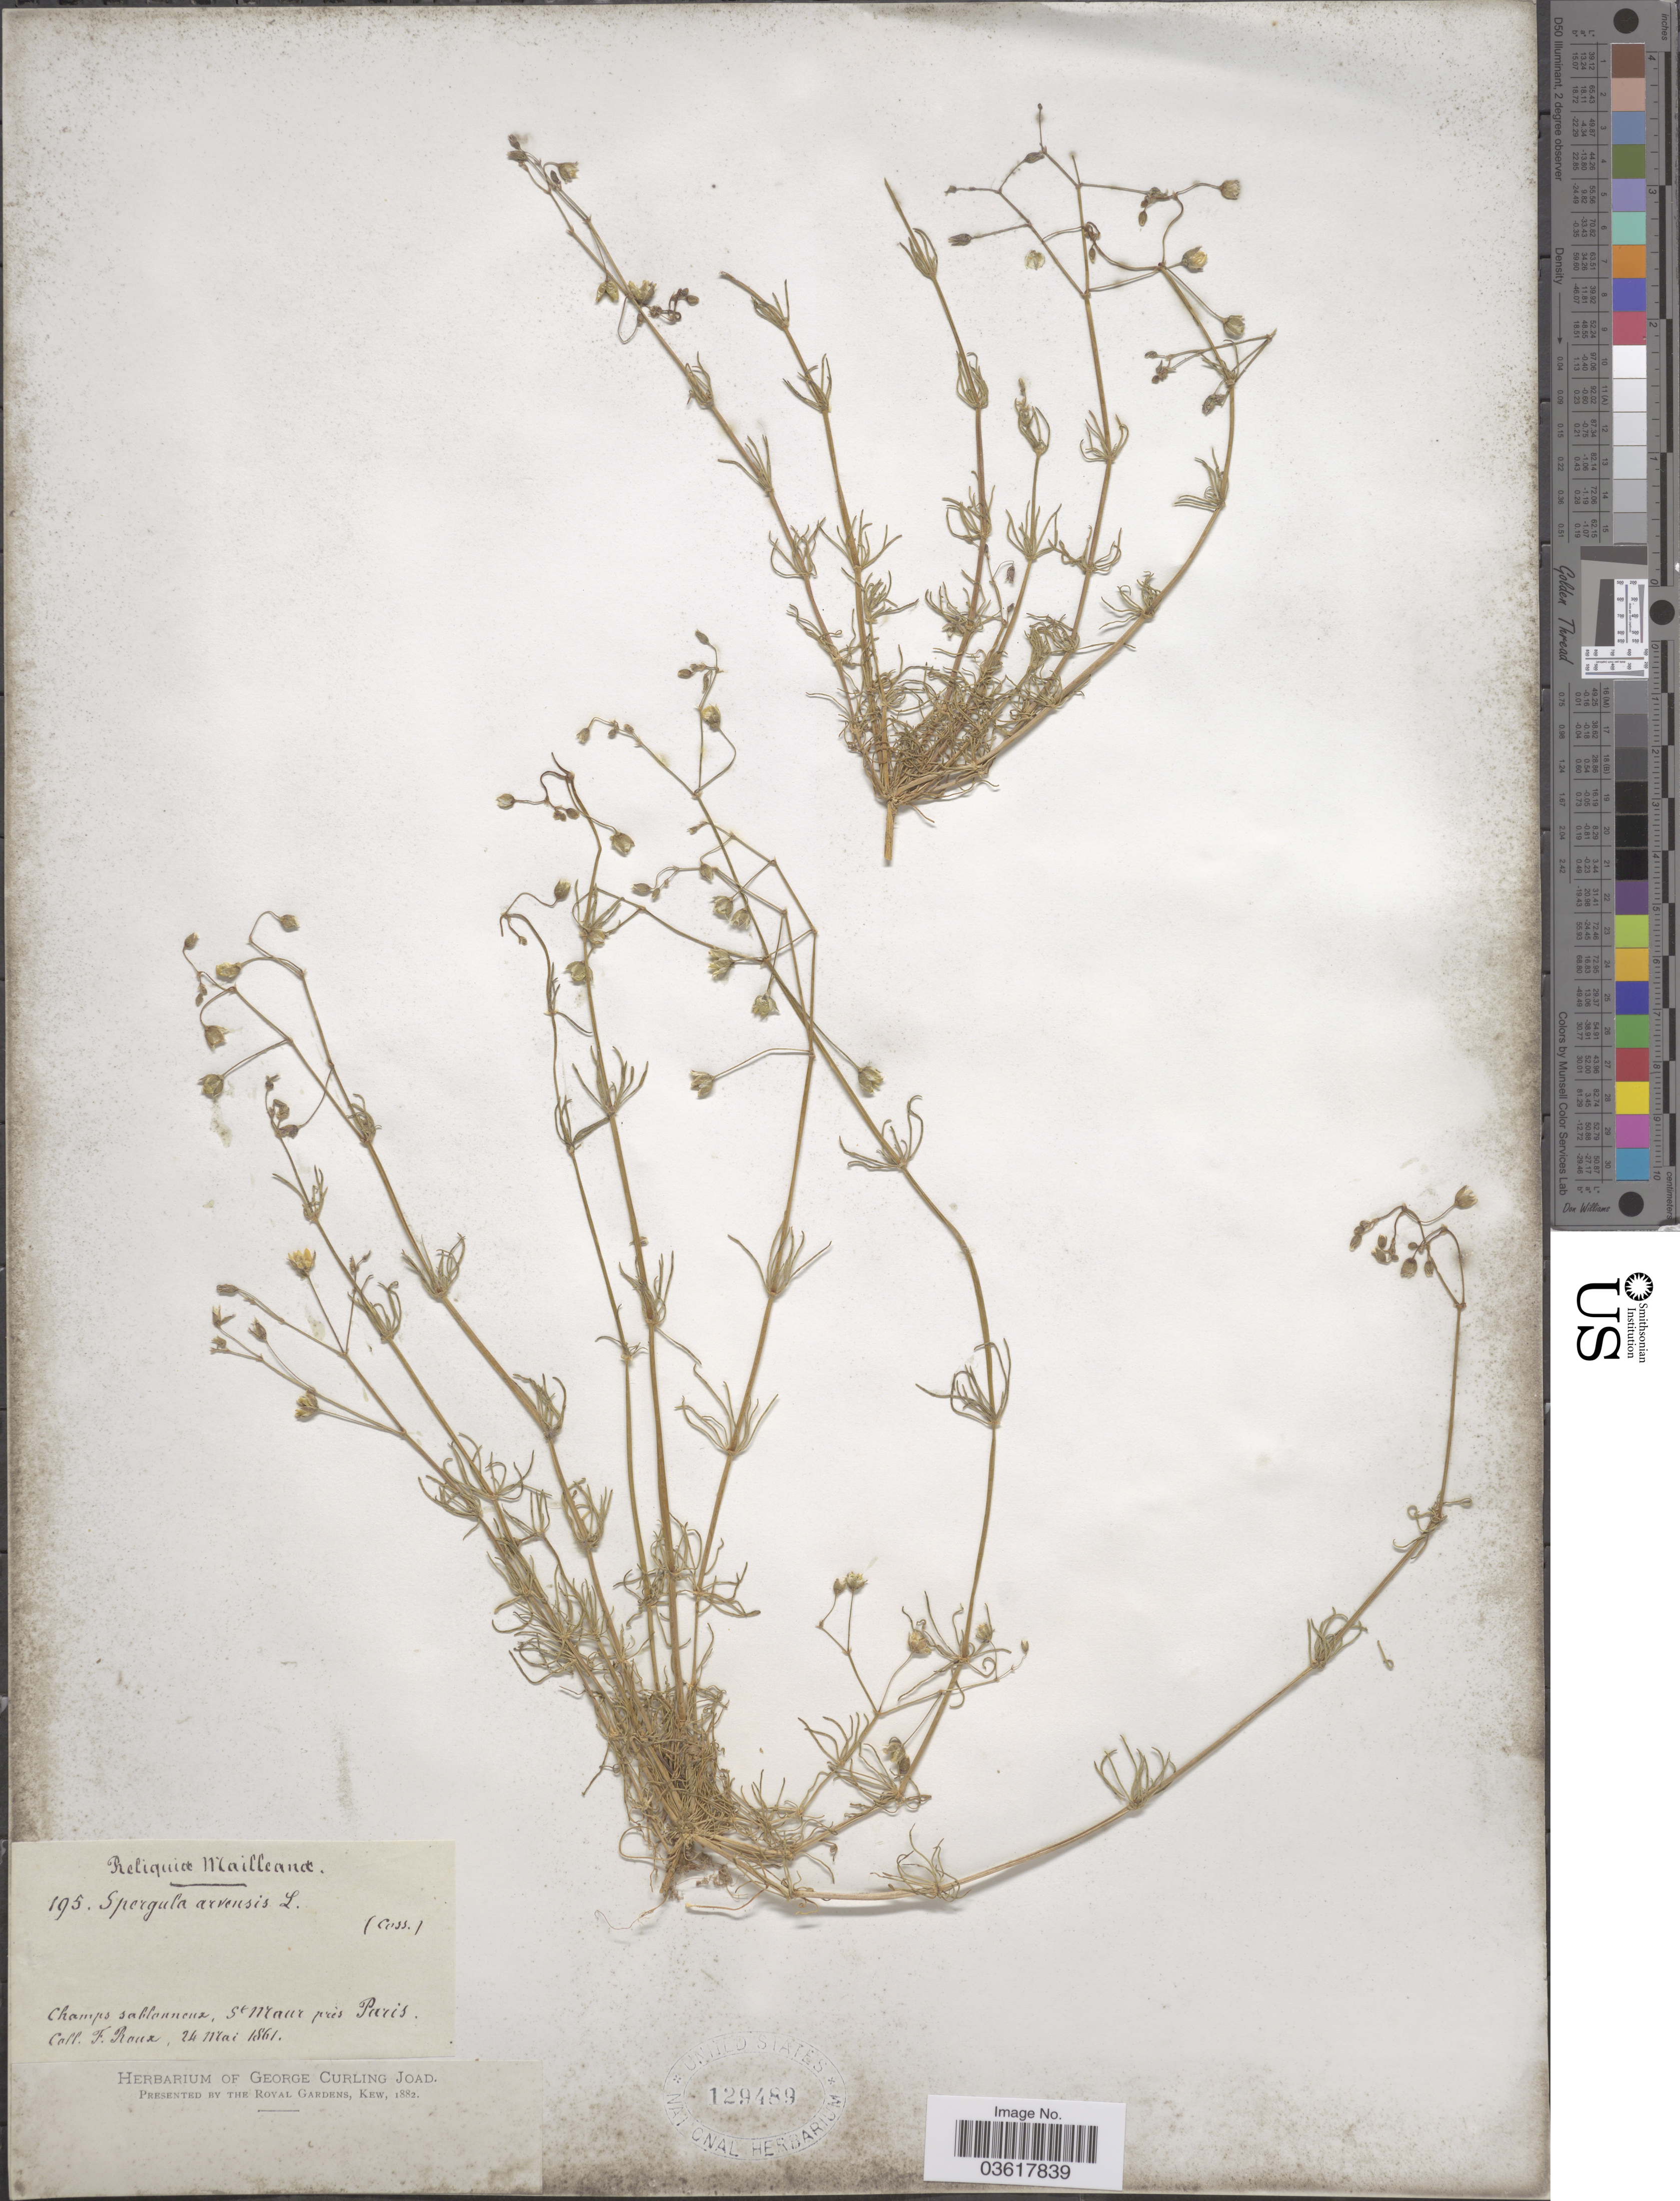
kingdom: Plantae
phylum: Tracheophyta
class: Magnoliopsida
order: Caryophyllales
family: Caryophyllaceae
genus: Spergula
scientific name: Spergula arvensis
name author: L.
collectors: F. Roux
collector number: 195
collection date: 1861-05-24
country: France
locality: St Maur près Paris.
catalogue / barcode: US 129489